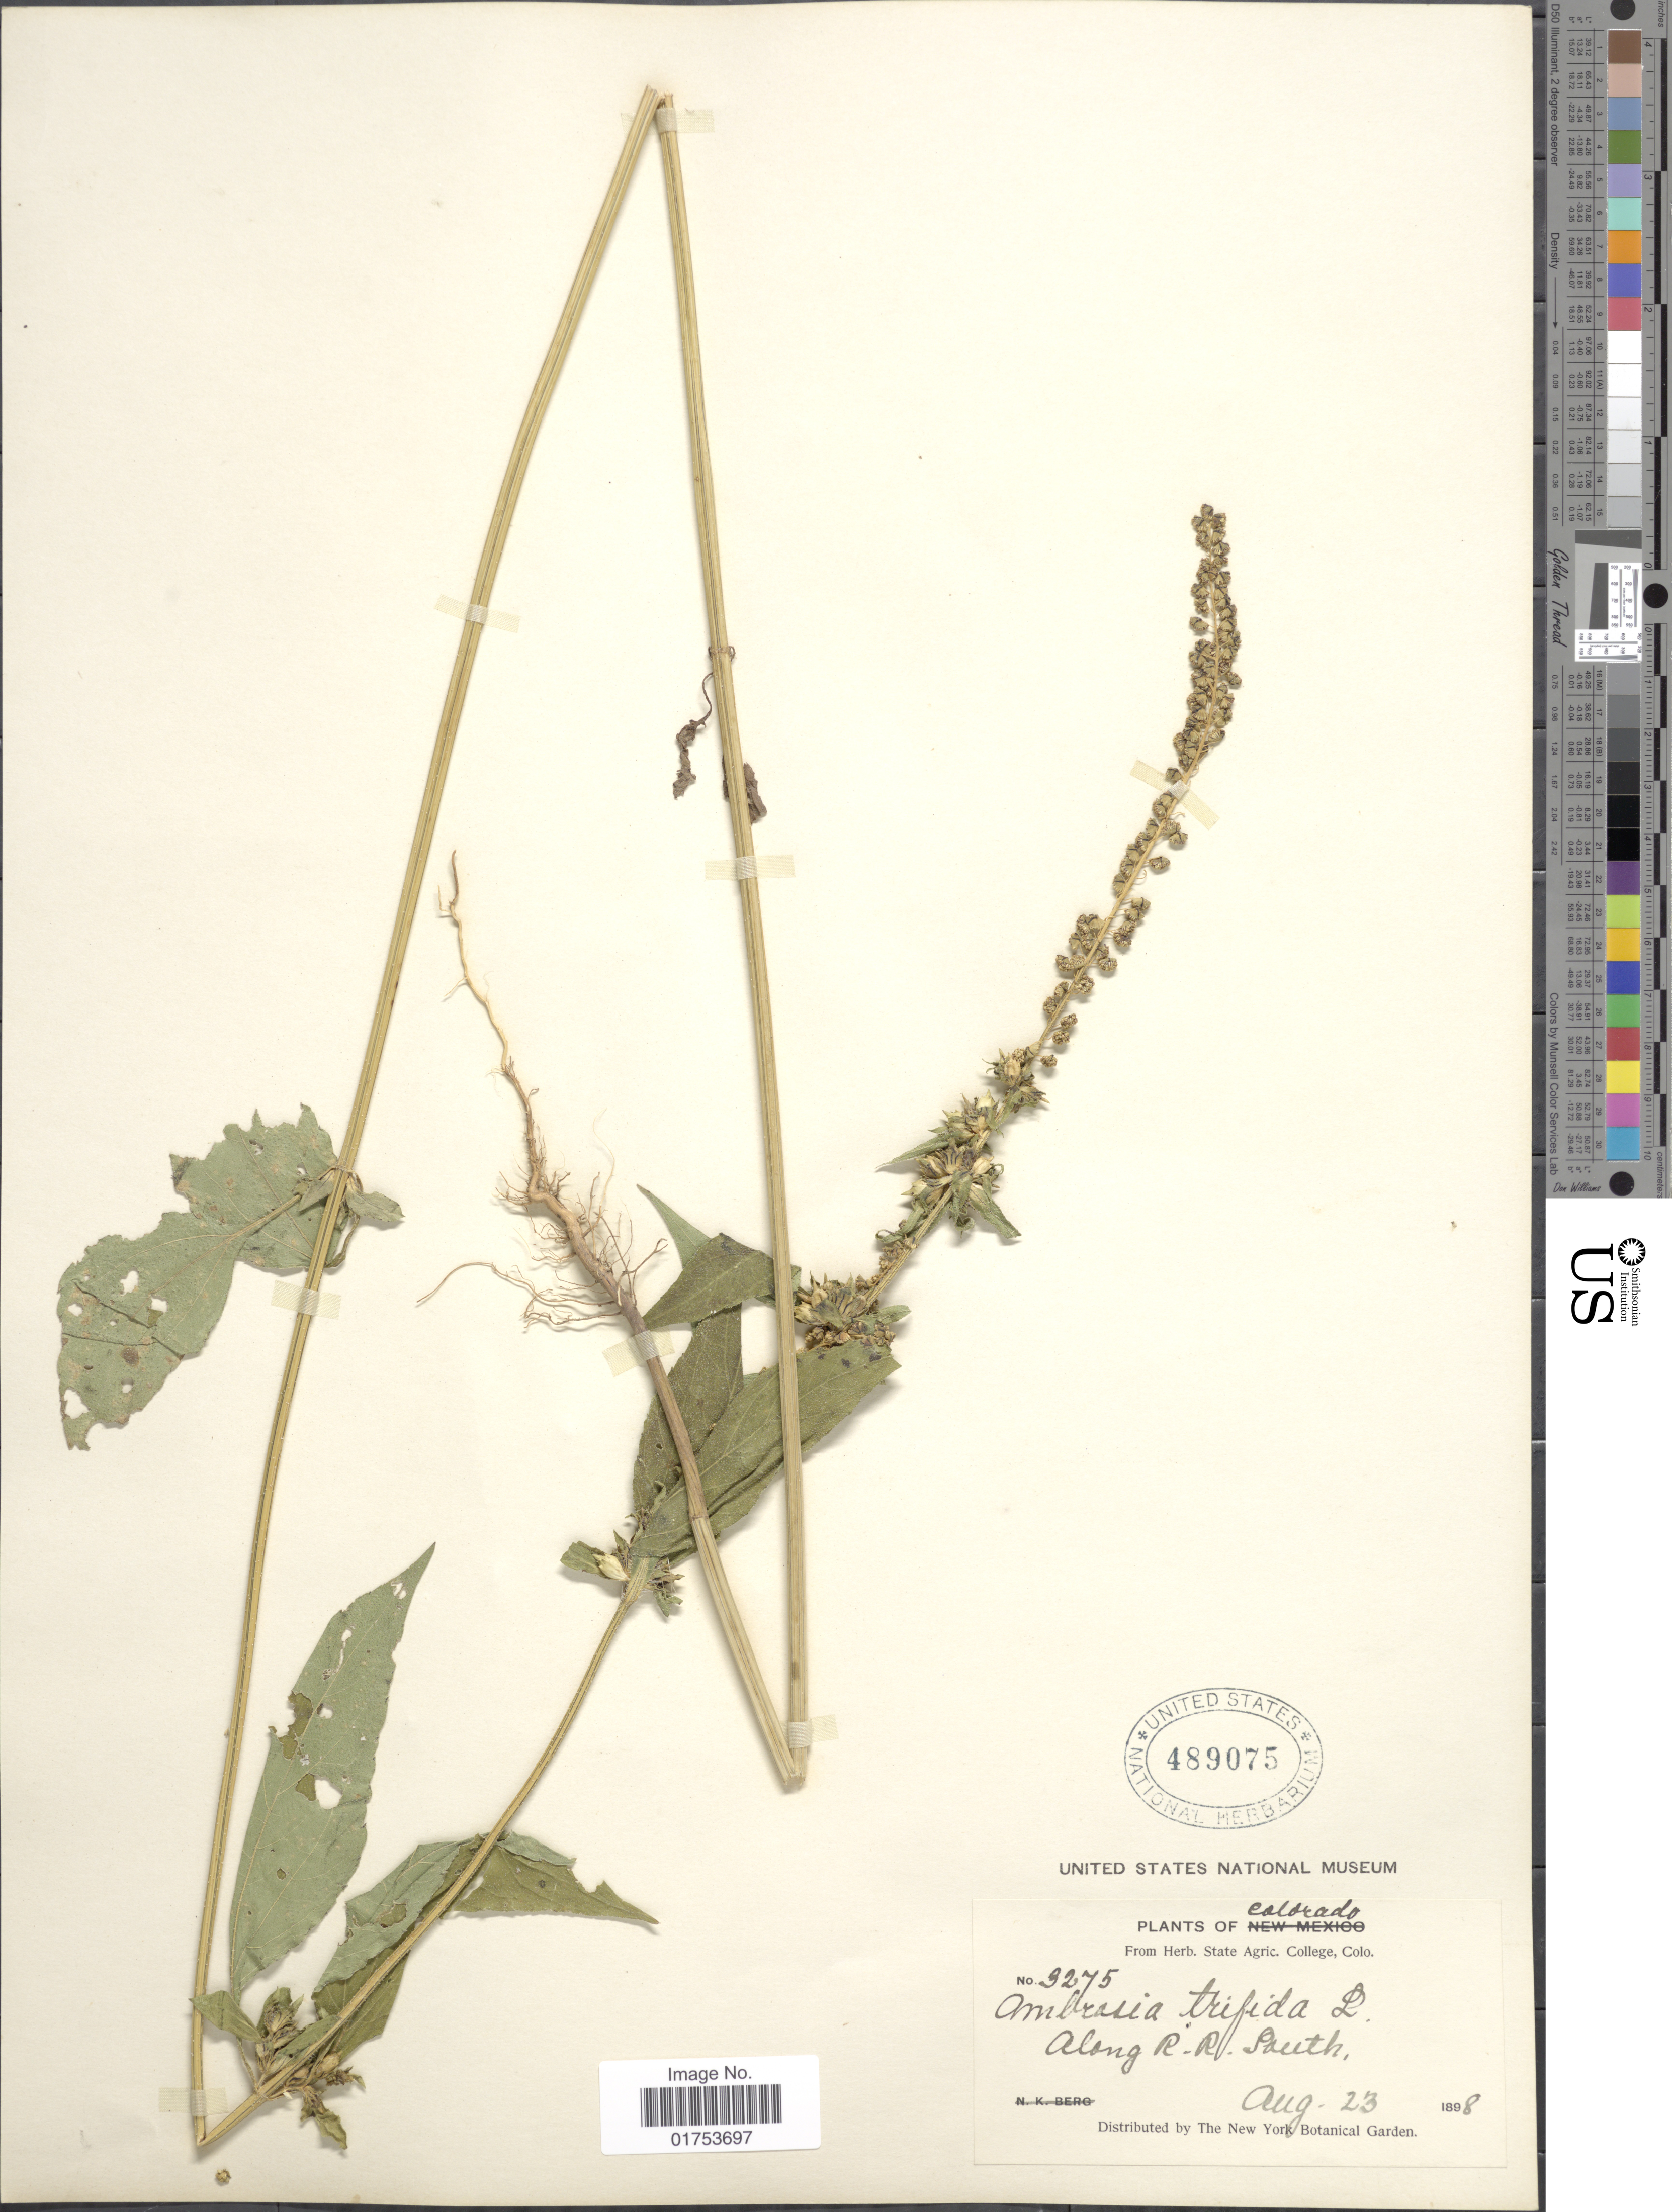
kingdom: Plantae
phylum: Tracheophyta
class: Magnoliopsida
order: Asterales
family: Asteraceae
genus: Ambrosia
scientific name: Ambrosia trifida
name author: L.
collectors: ex herb. State Agric. College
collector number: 3275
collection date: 1898-08-23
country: United States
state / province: Colorado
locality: Along R.R. South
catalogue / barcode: US 489075